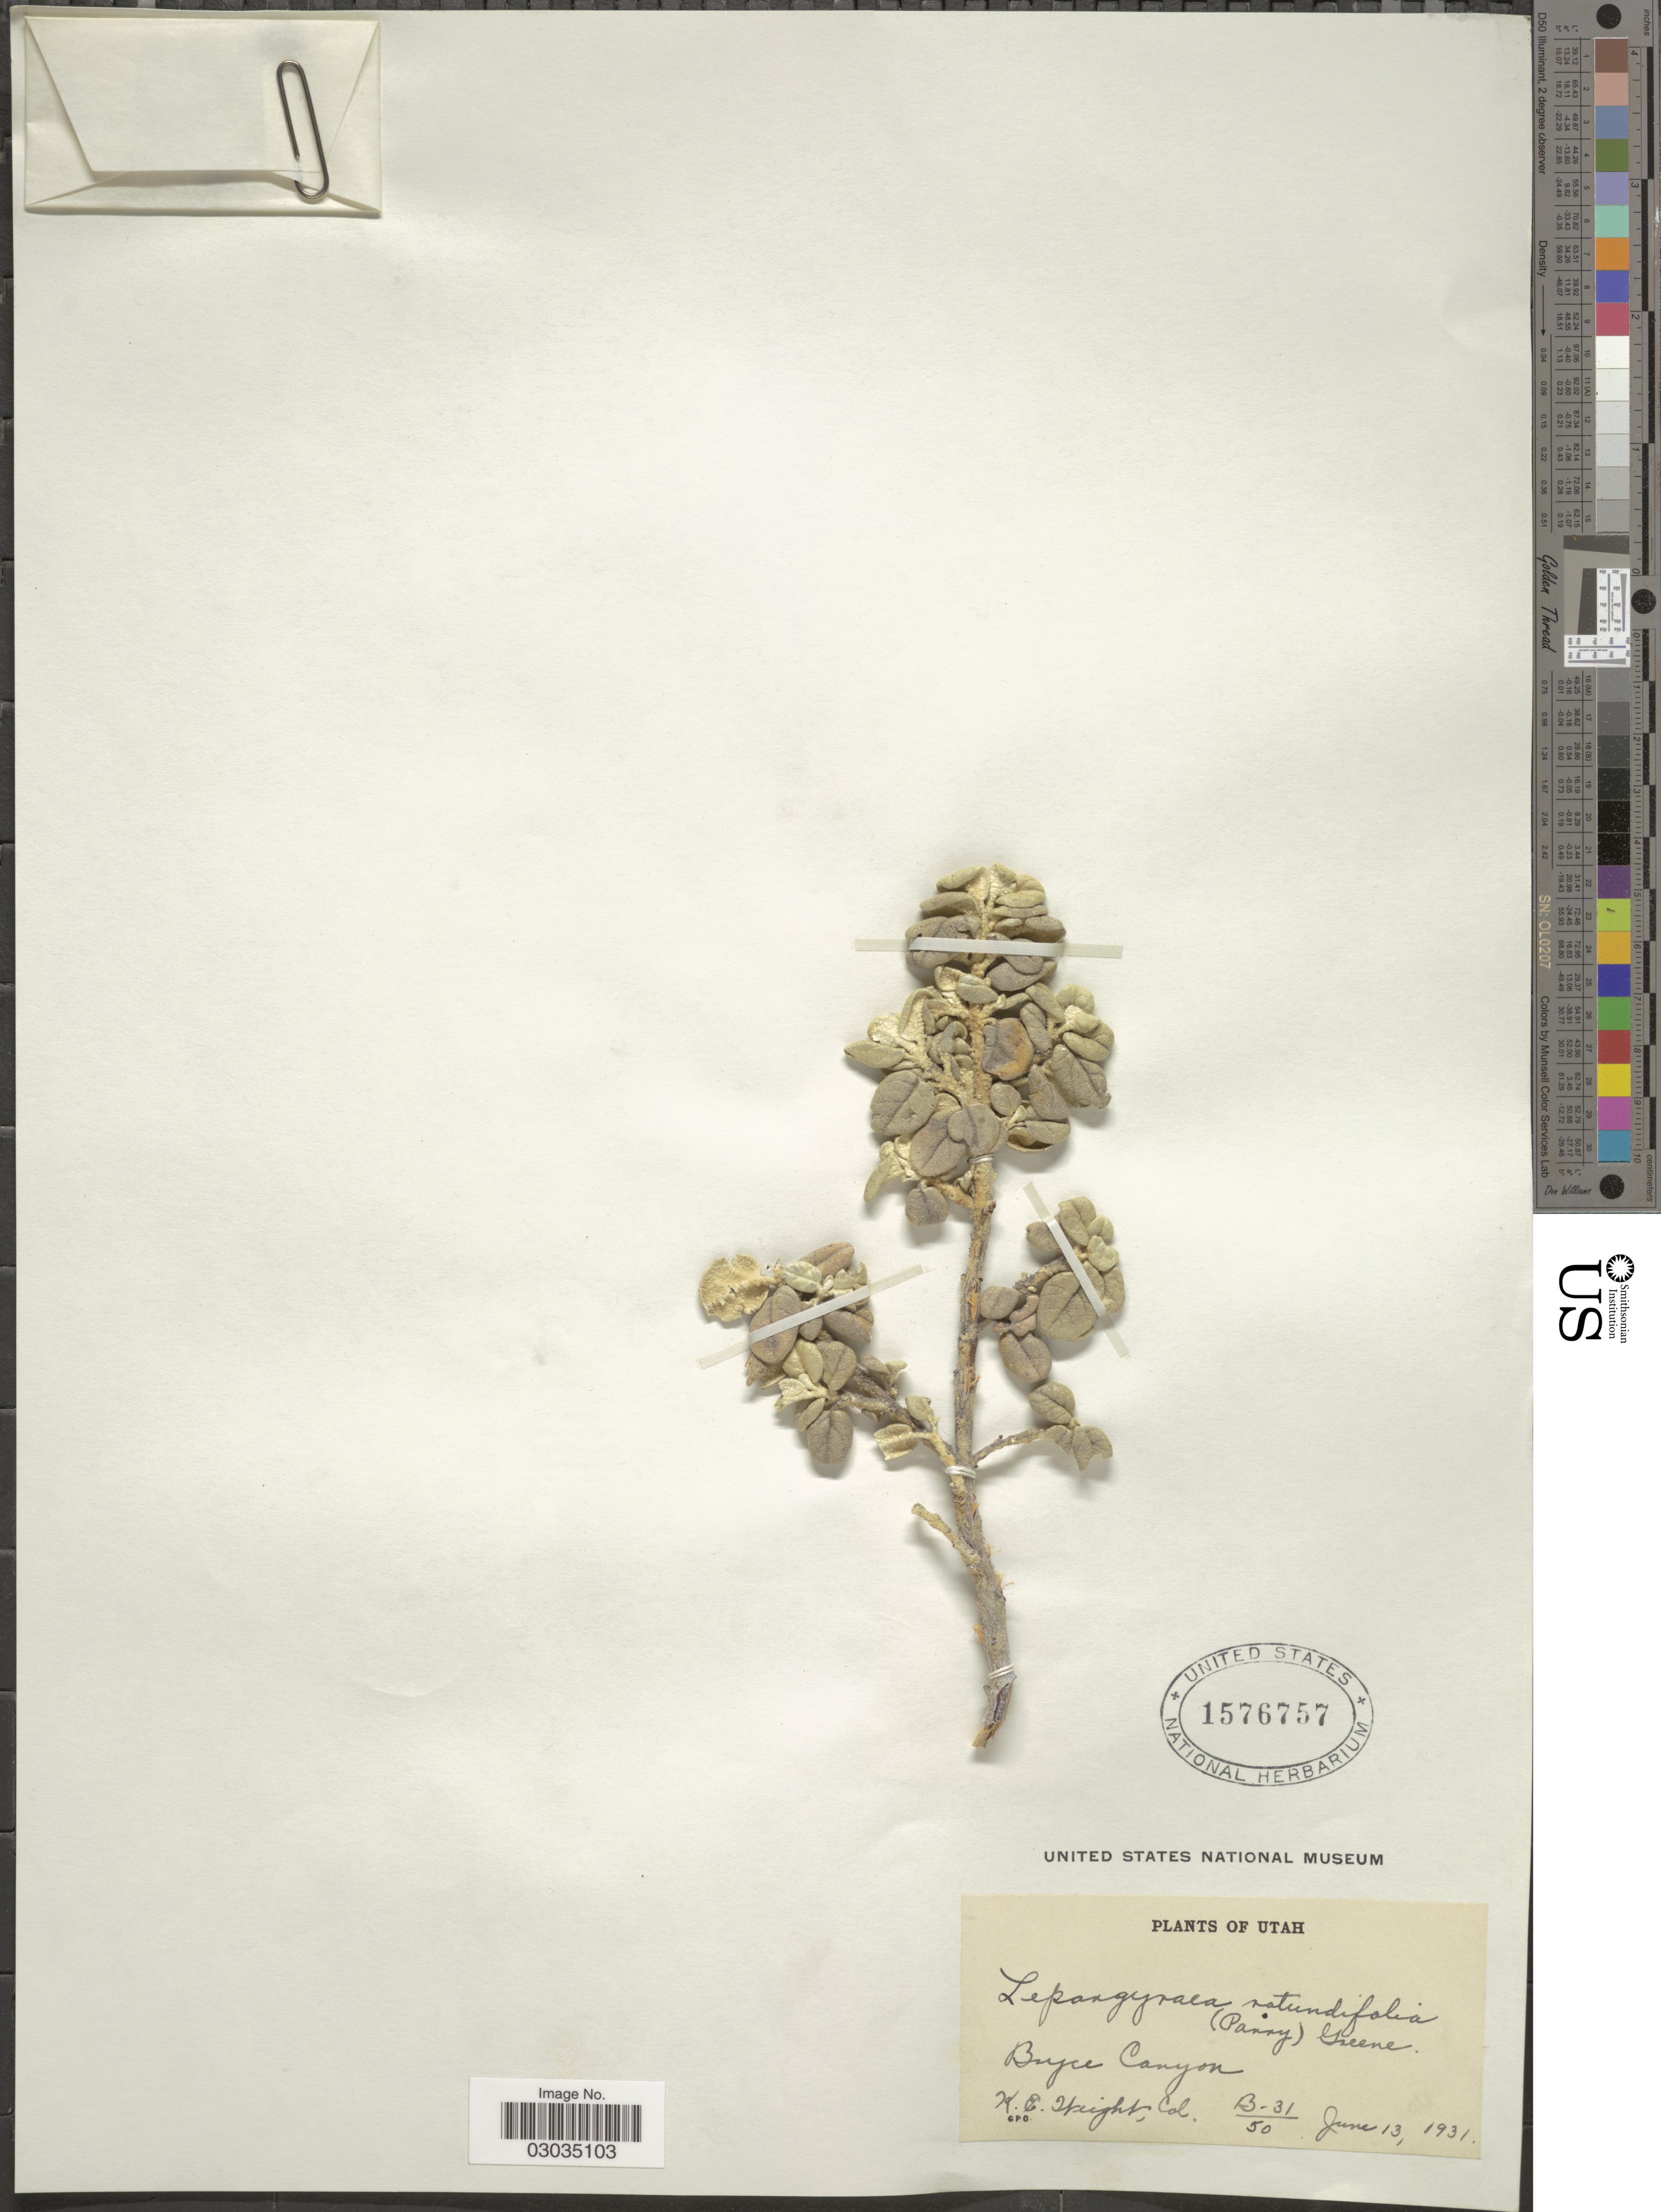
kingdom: Plantae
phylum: Tracheophyta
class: Magnoliopsida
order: Rosales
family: Elaeagnaceae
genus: Shepherdia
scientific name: Shepherdia rotundifolia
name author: Parry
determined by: Strong, Mark T., (BOT), Smithsonian Institution - National Museum of Natural History (UNITED STATES)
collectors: K. Weight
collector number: B-31/50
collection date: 1931-06-13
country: United States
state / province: Utah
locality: Bryce Canyon.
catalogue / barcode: US 1576757